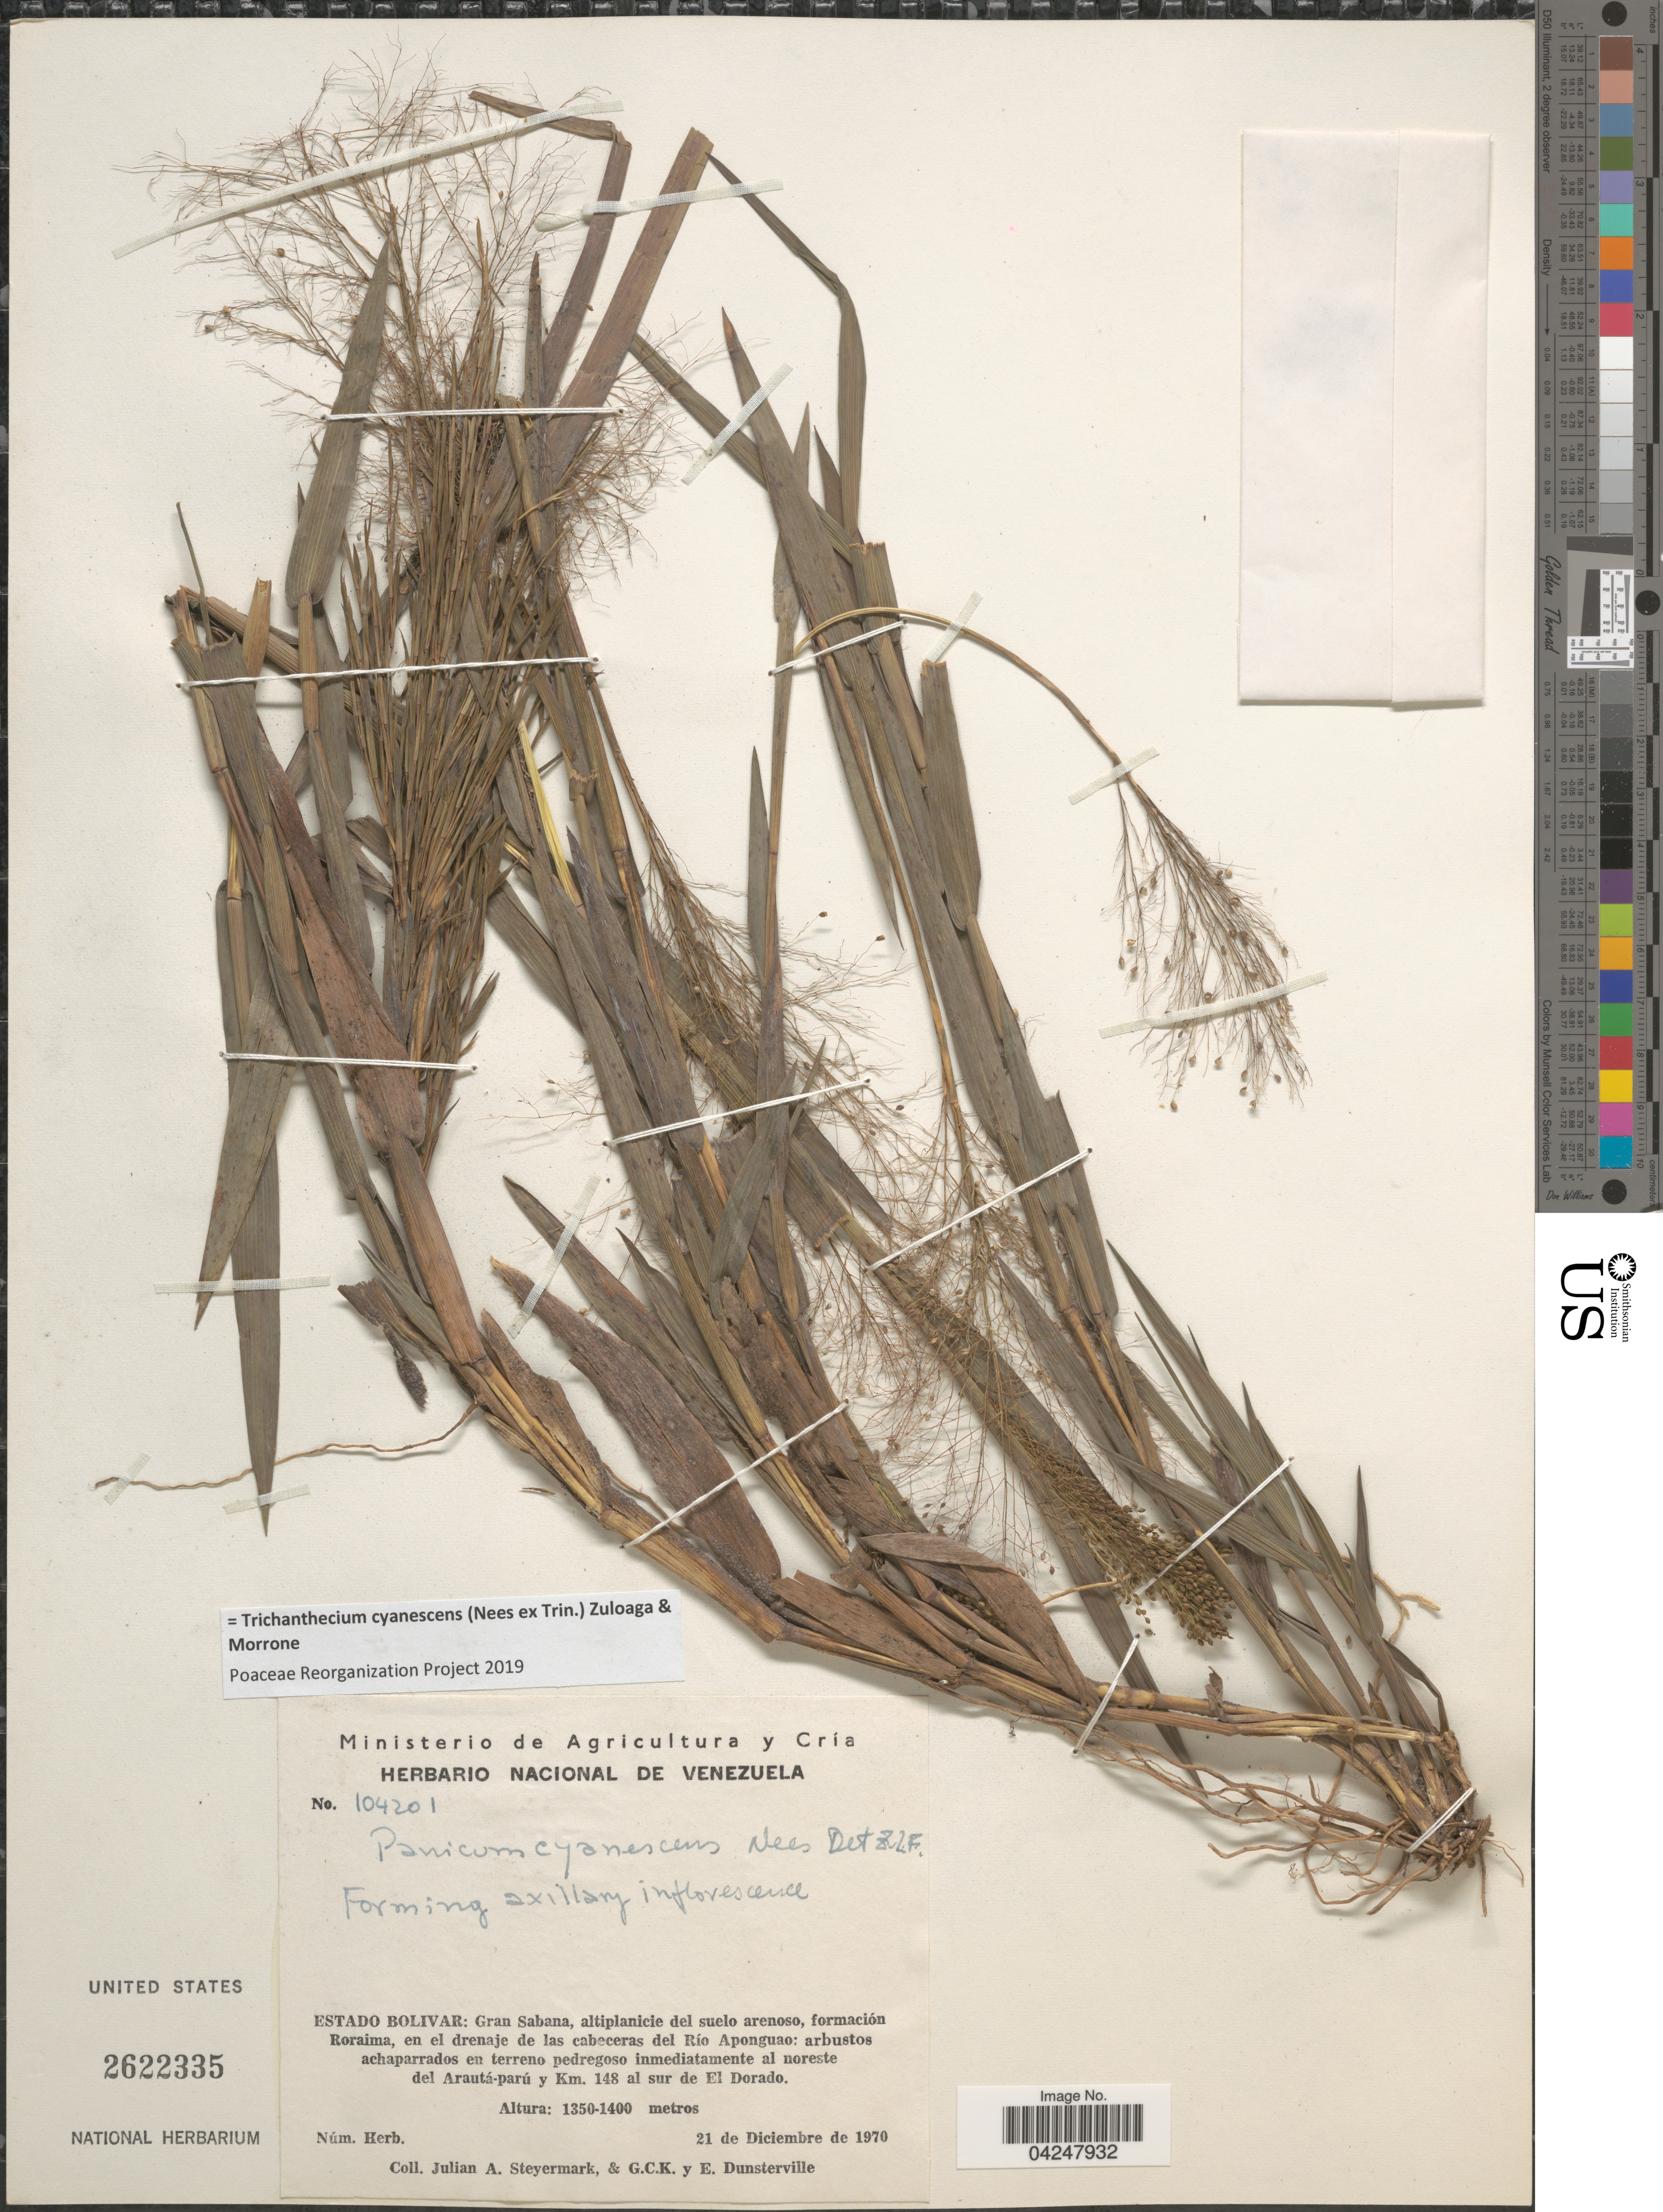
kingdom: Plantae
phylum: Tracheophyta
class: Liliopsida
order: Poales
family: Poaceae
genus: Trichanthecium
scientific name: Trichanthecium cyanescens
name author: (Nees ex Trin.) Zuloaga & Morrone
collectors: J. Steyermark, G. C. K. Dunsterville & E. Dunsterville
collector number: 104201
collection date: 1970-12-21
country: Venezuela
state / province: Bolivar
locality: Gran Sabana, altiplanicie del suelo arenoso, formacion Roraima, en el drenaje de las cabeceras del Rio Aponguao; arbustos achaparrados en terreno pedregoso inmediatamente al noreste del Arauta-paru y Km. 148 al sur de El Dorado.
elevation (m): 1350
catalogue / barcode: US 1511224